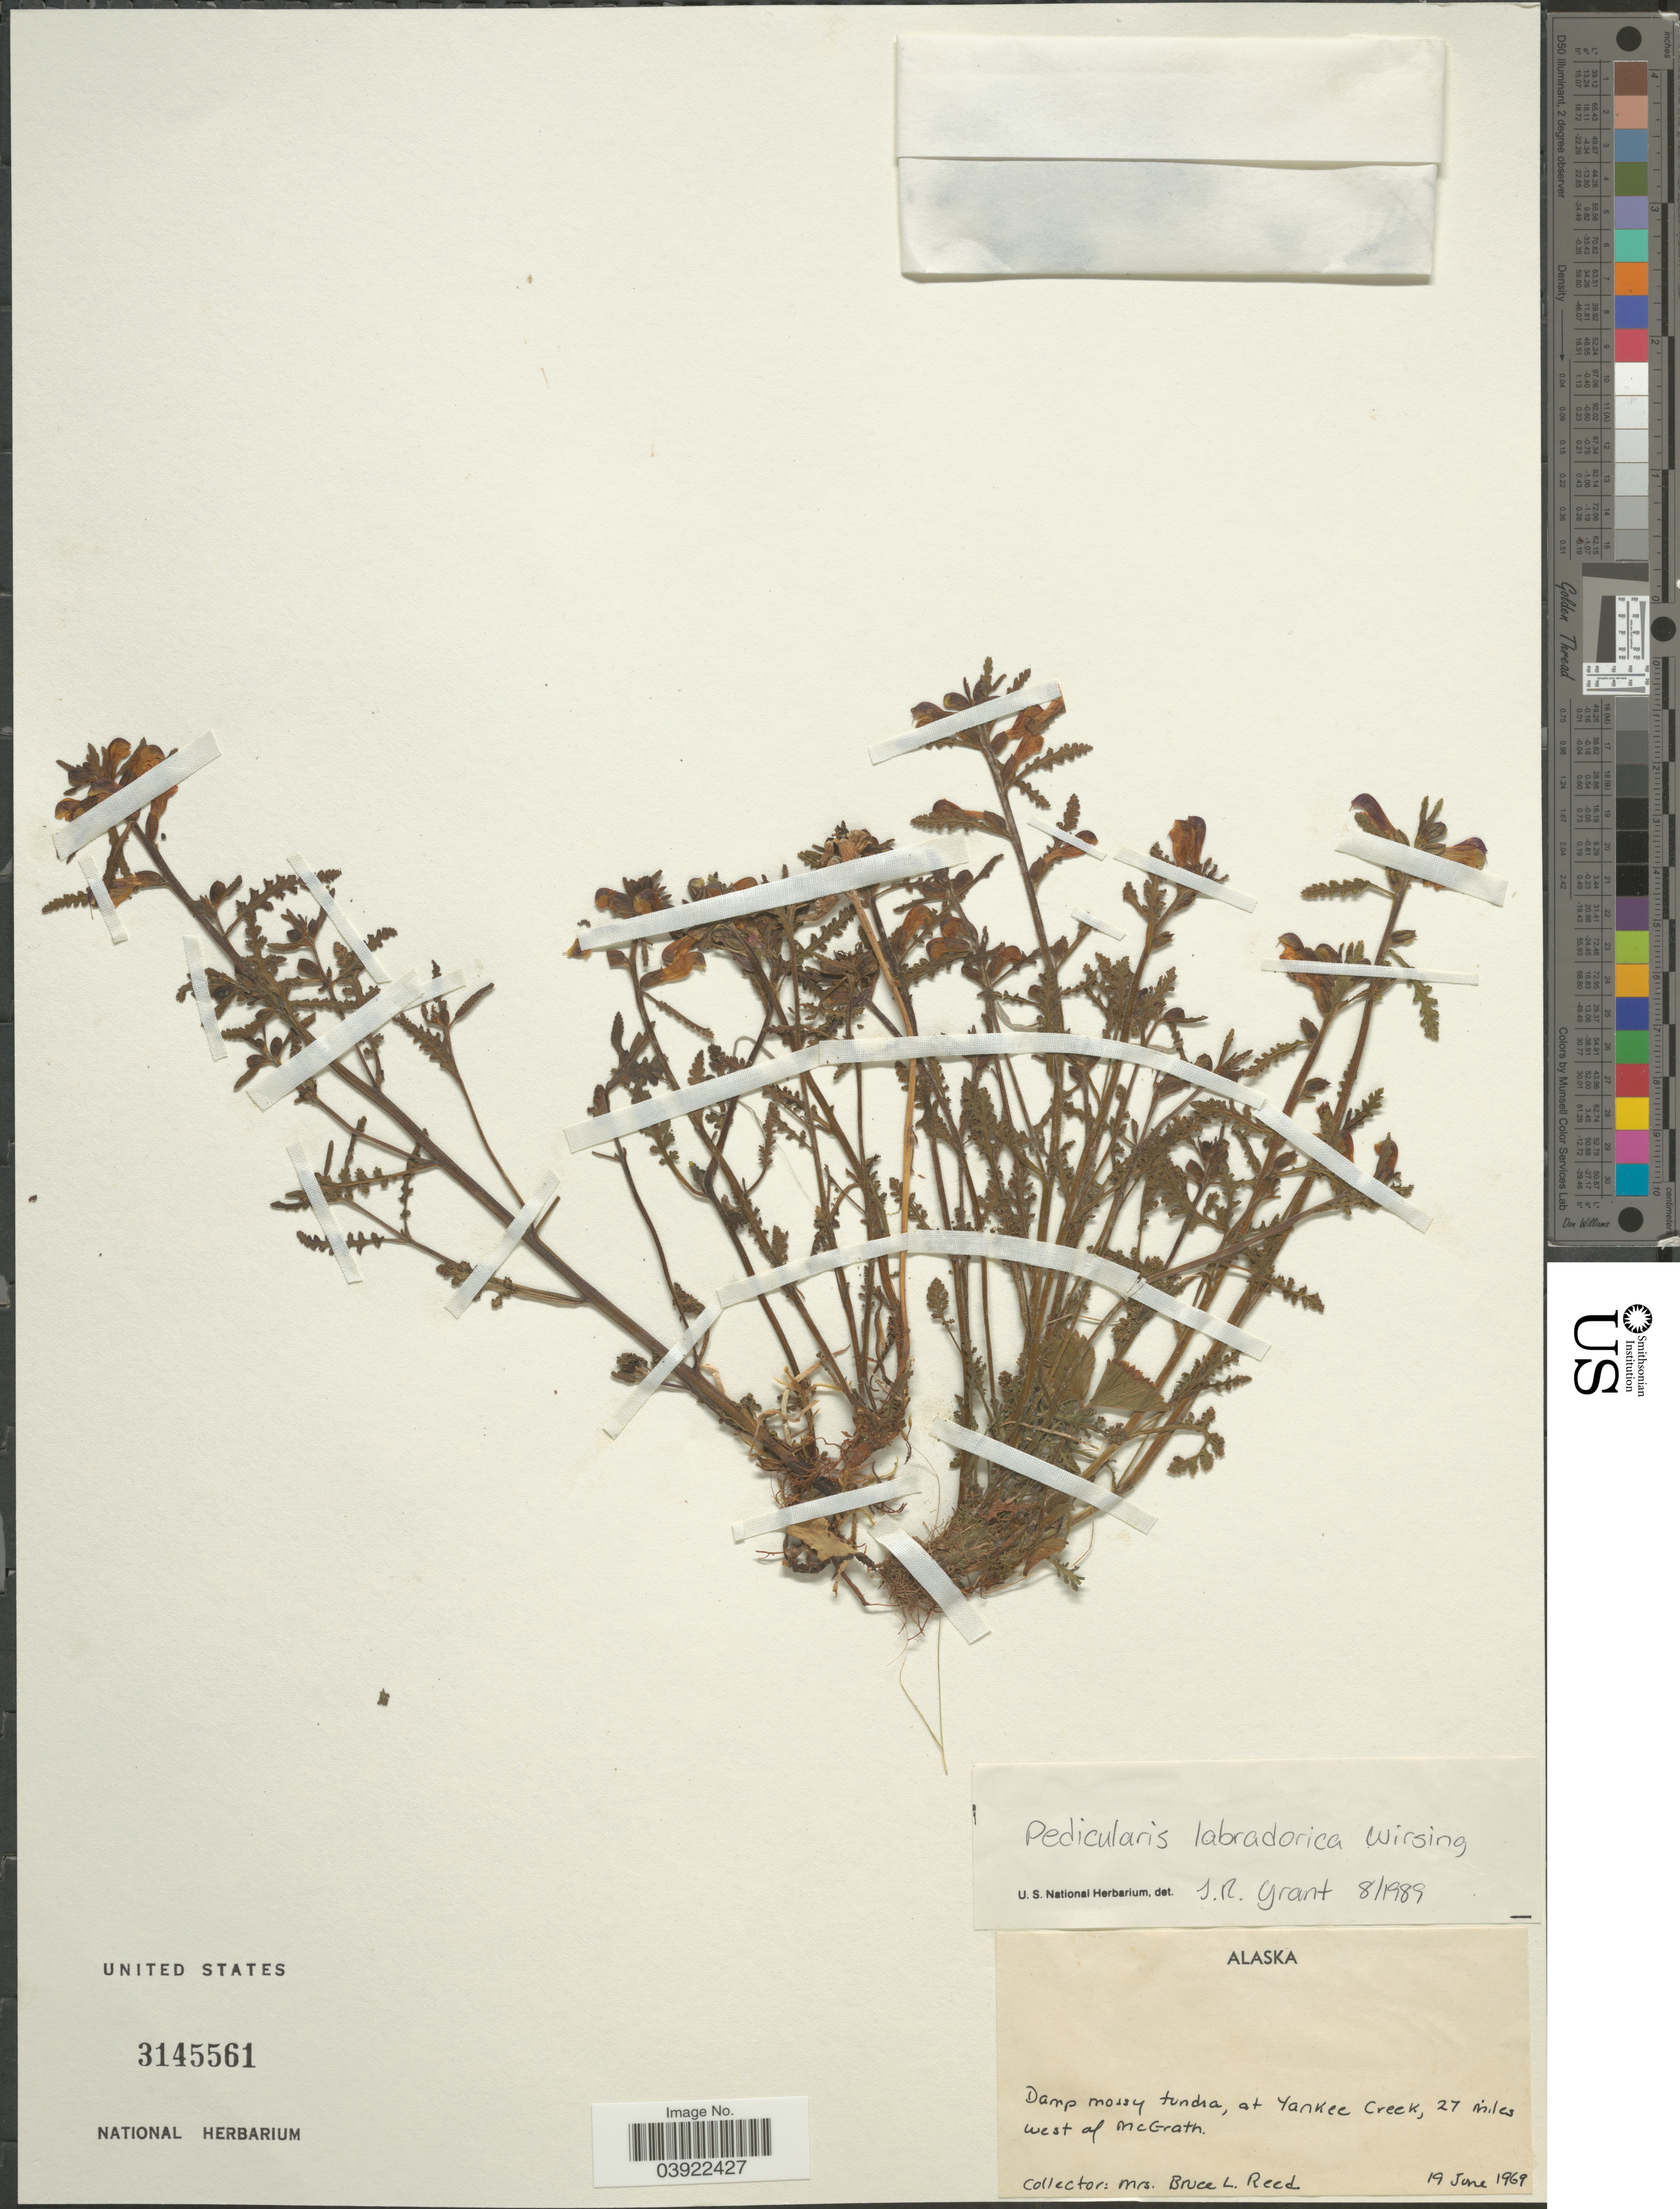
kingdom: Plantae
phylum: Tracheophyta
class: Magnoliopsida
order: Lamiales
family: Orobanchaceae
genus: Pedicularis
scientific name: Pedicularis labradorica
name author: Wirsing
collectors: B. Reed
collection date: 1969-06-19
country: United States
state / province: Alaska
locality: At Yankee Creek, 27 miles west of McGrath.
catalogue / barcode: US 3145561